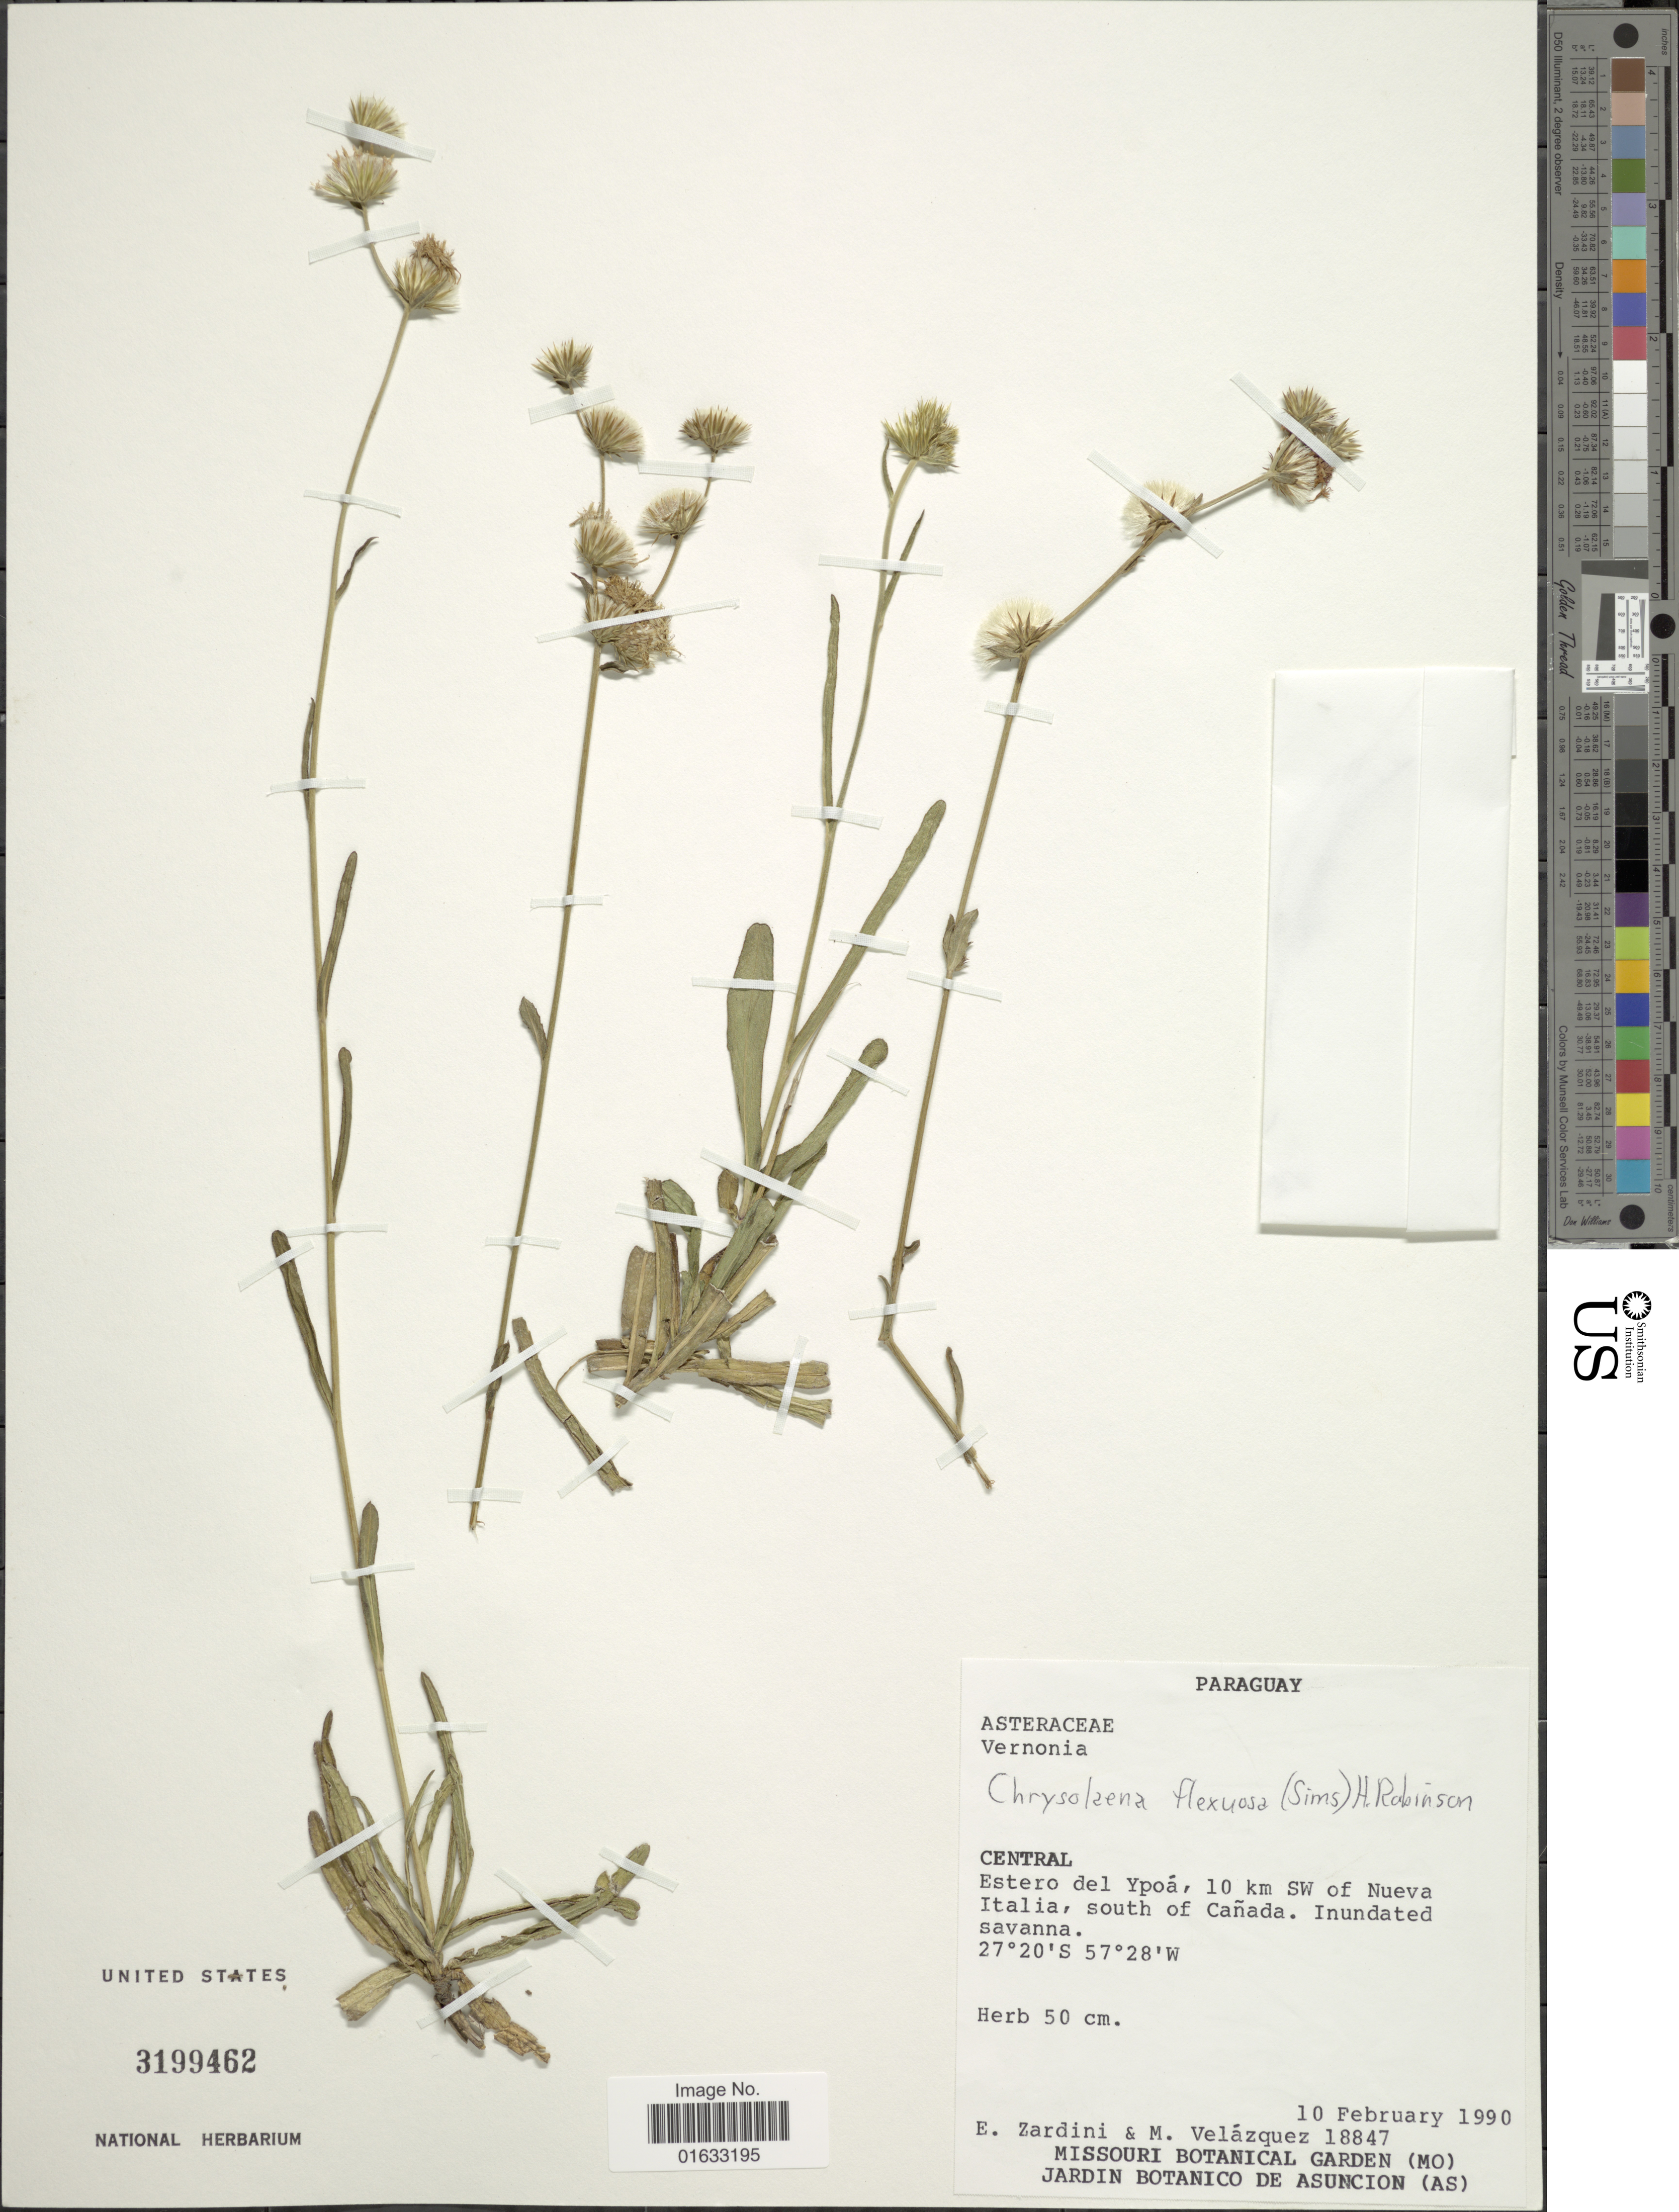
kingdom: Plantae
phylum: Tracheophyta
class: Magnoliopsida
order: Asterales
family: Asteraceae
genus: Chrysolaena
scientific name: Chrysolaena flexuosa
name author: (Sims) H. Rob.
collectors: E. M. Zardini & C. Velázquez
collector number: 18847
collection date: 1990-02-10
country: Paraguay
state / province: Central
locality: Central, Estero del Ypoa, 10 km SW of Nueva Italia, south of Canada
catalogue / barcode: US 3199462